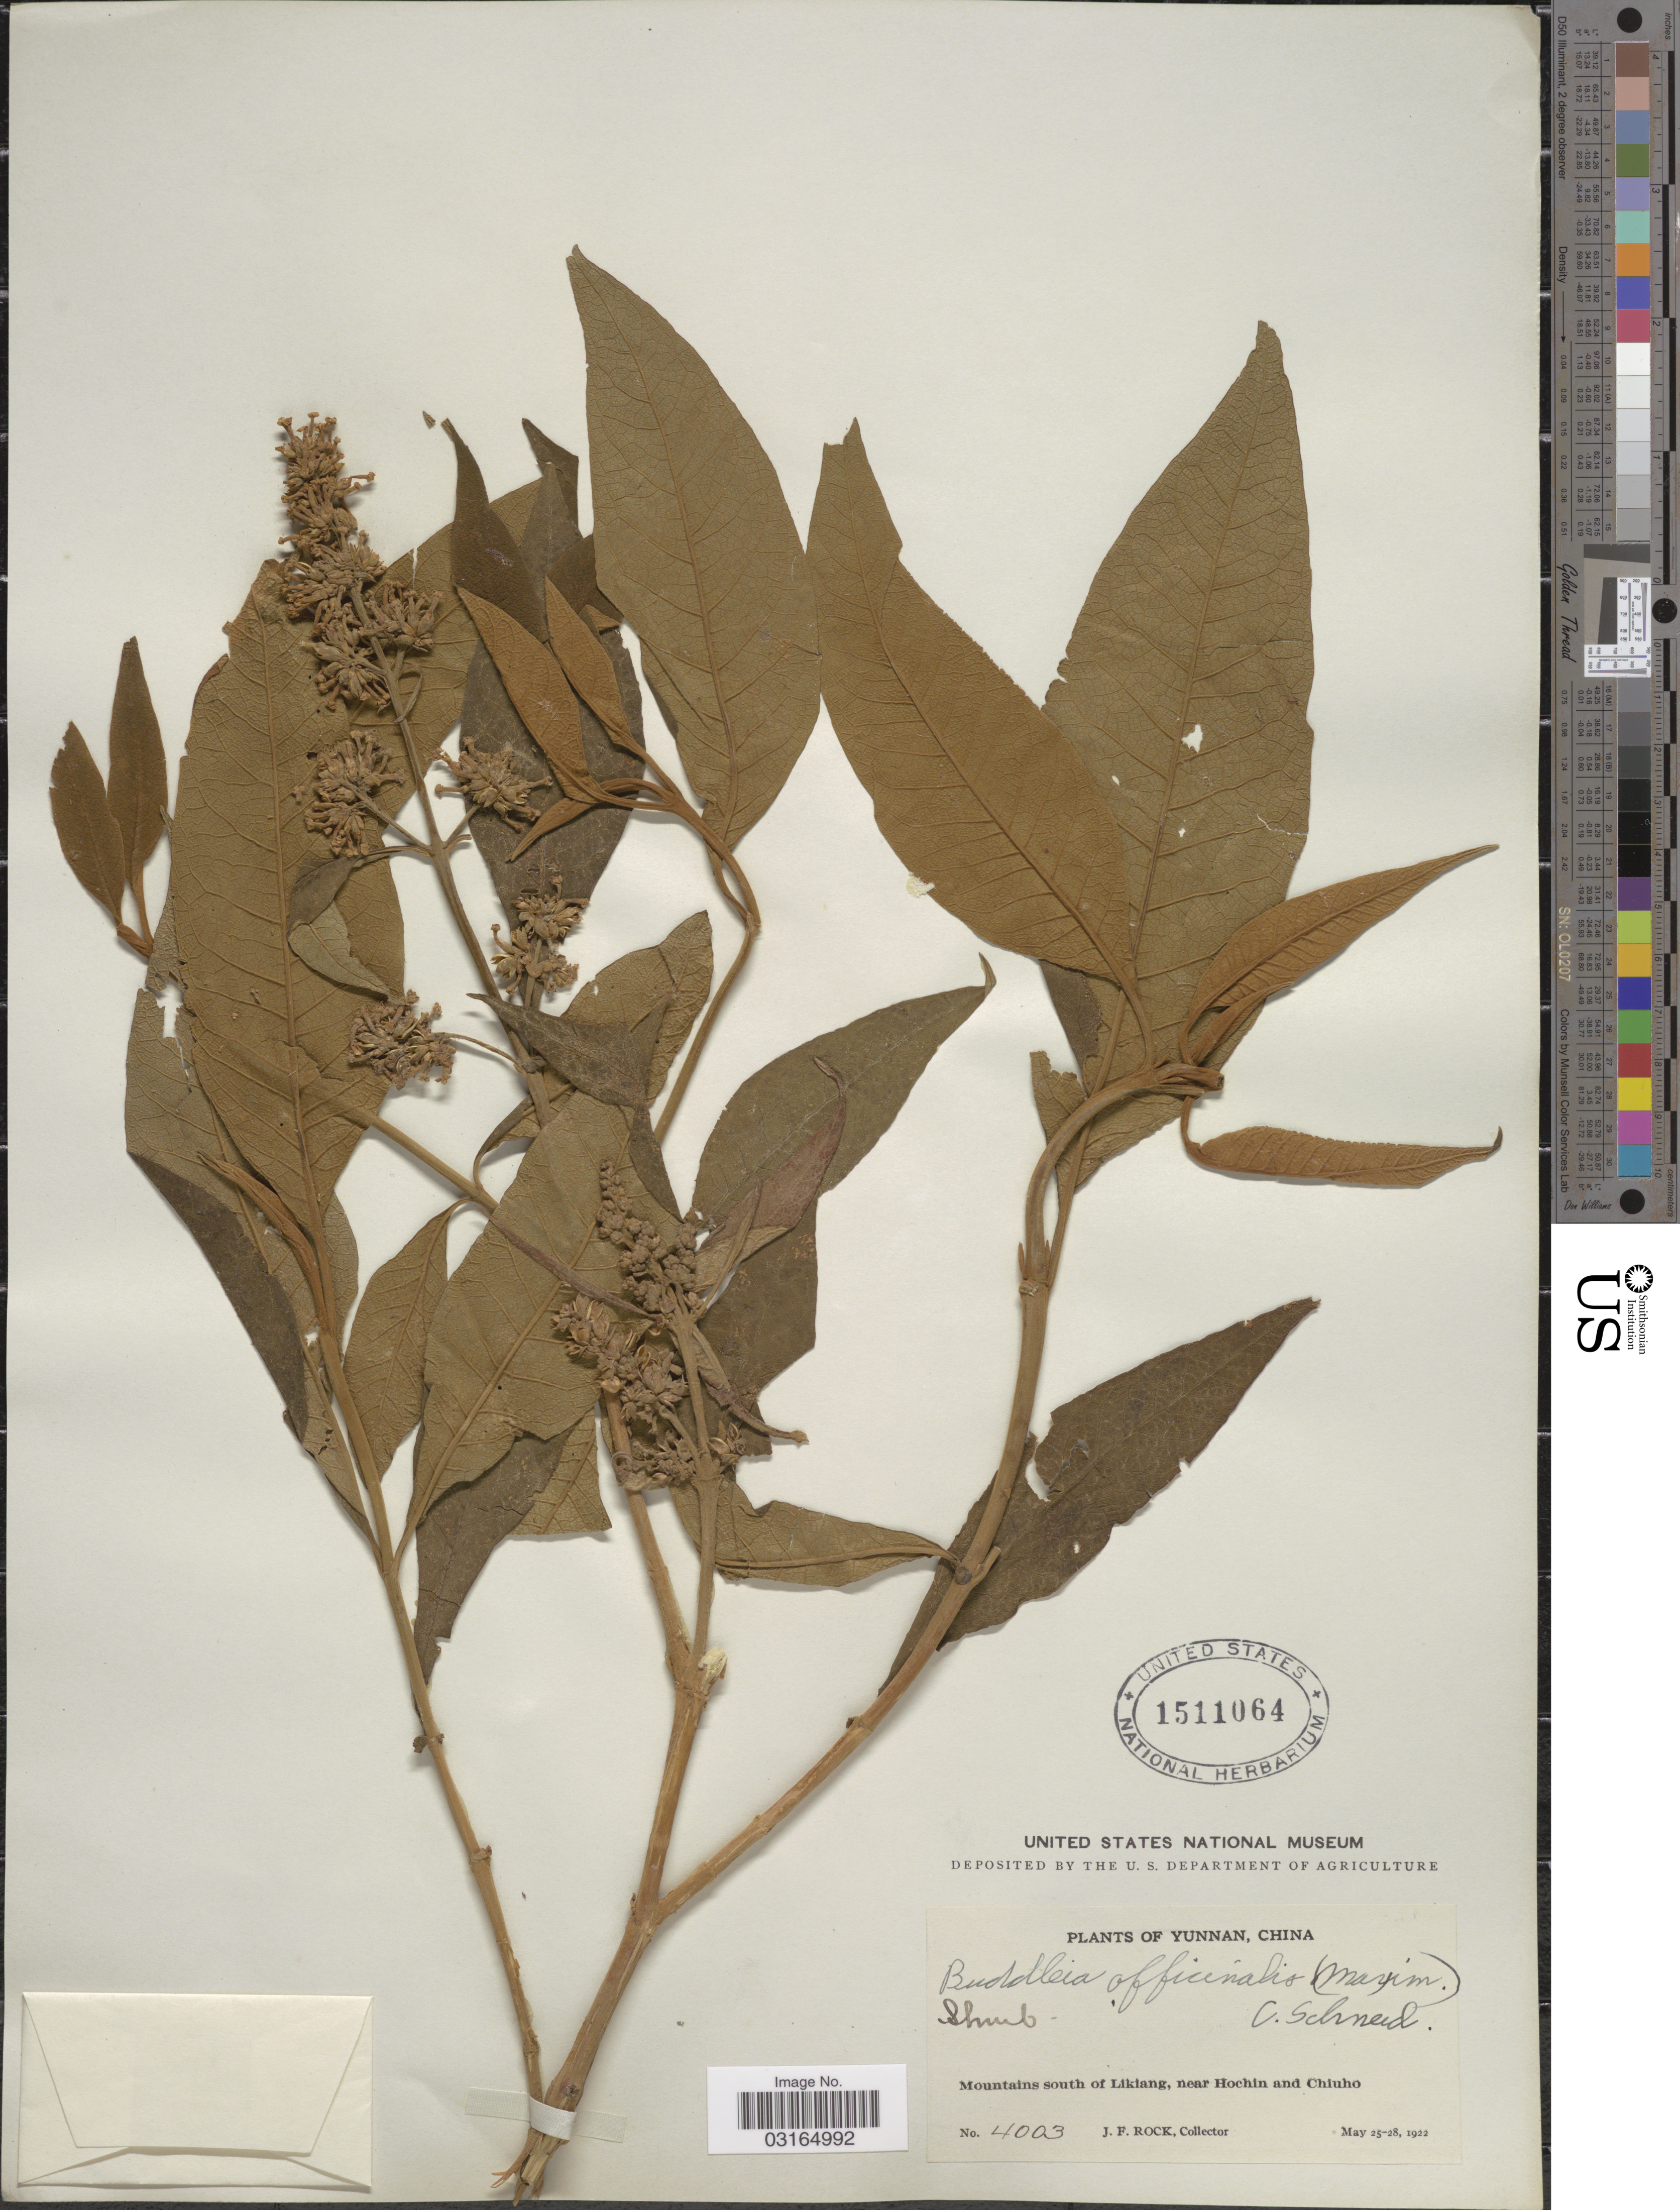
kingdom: Plantae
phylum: Tracheophyta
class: Magnoliopsida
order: Lamiales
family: Scrophulariaceae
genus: Buddleja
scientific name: Buddleja officinalis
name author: Maxim.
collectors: J. Rock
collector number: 4003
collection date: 1922-05-25/1922-05-28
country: China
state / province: Yunnan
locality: Mountains south of Likiang, near Hochin and Chiuho.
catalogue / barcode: US 1511064